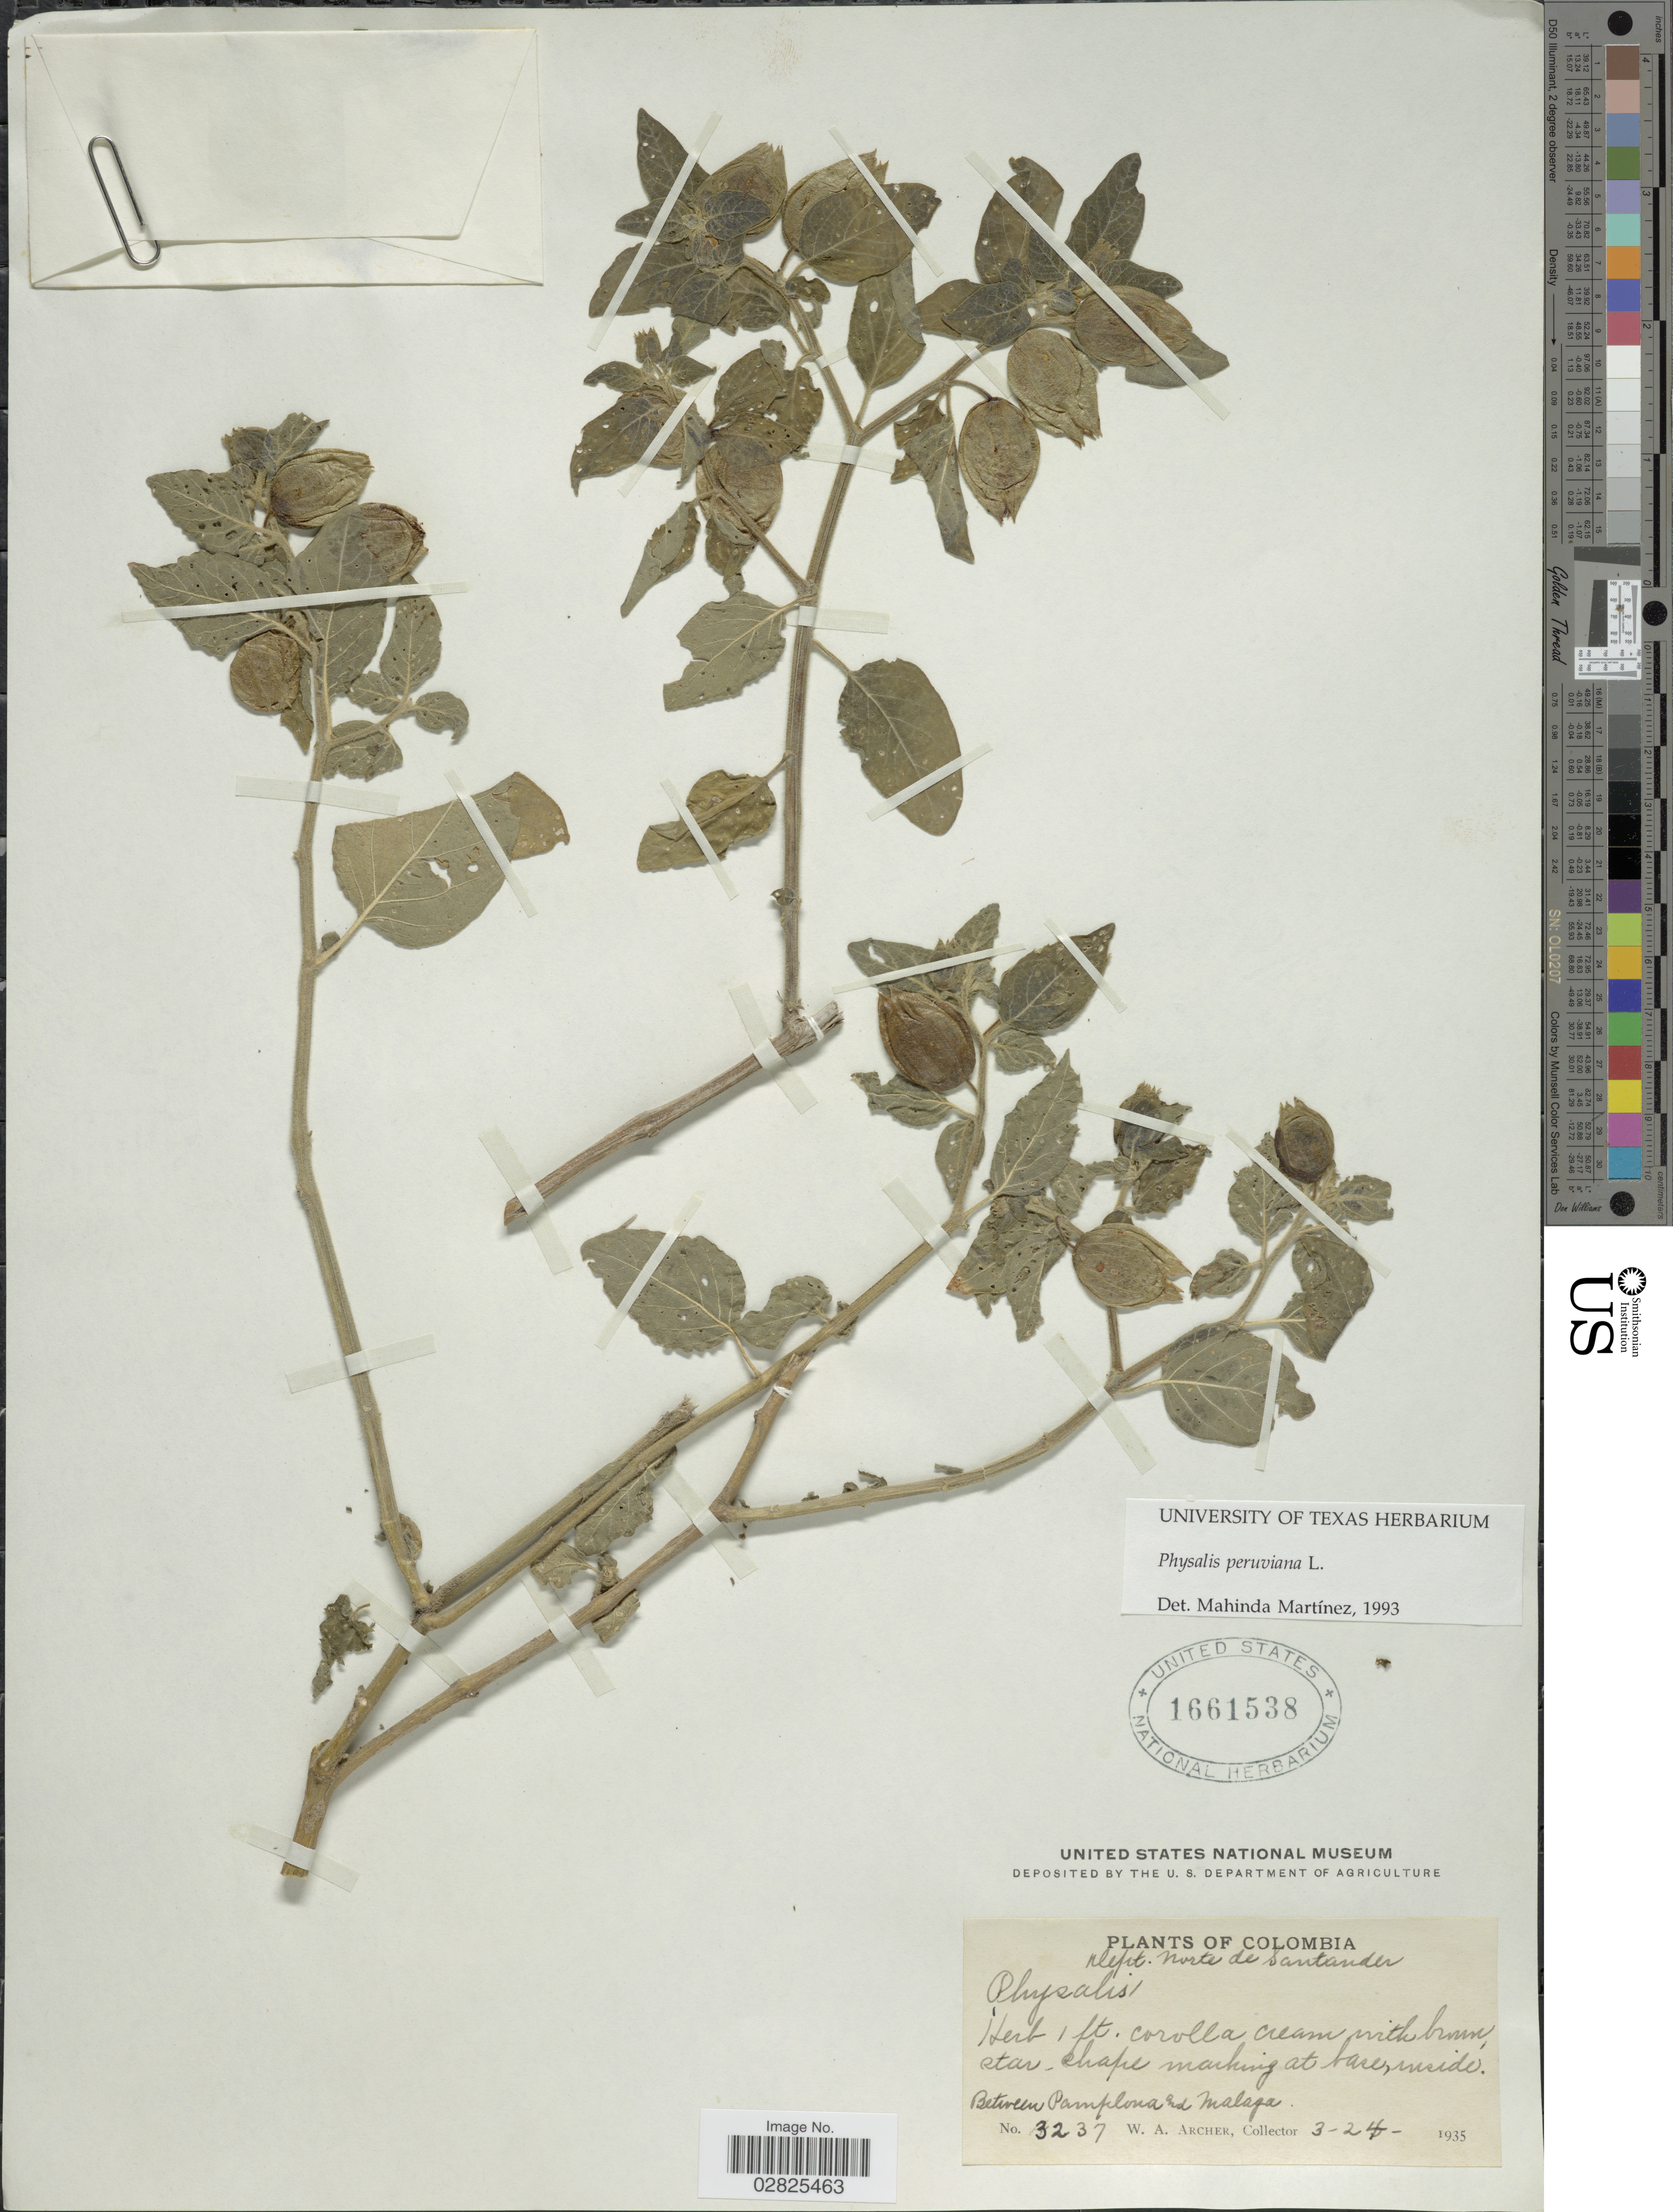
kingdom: Plantae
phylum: Tracheophyta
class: Magnoliopsida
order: Solanales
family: Solanaceae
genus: Physalis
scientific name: Physalis peruviana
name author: L.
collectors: W. A. Archer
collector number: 3237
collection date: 1935-03-24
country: Colombia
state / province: Norte de Santander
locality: Dept. Norte de Santander. Between Pamplona and Malaga.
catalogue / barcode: US 1661538